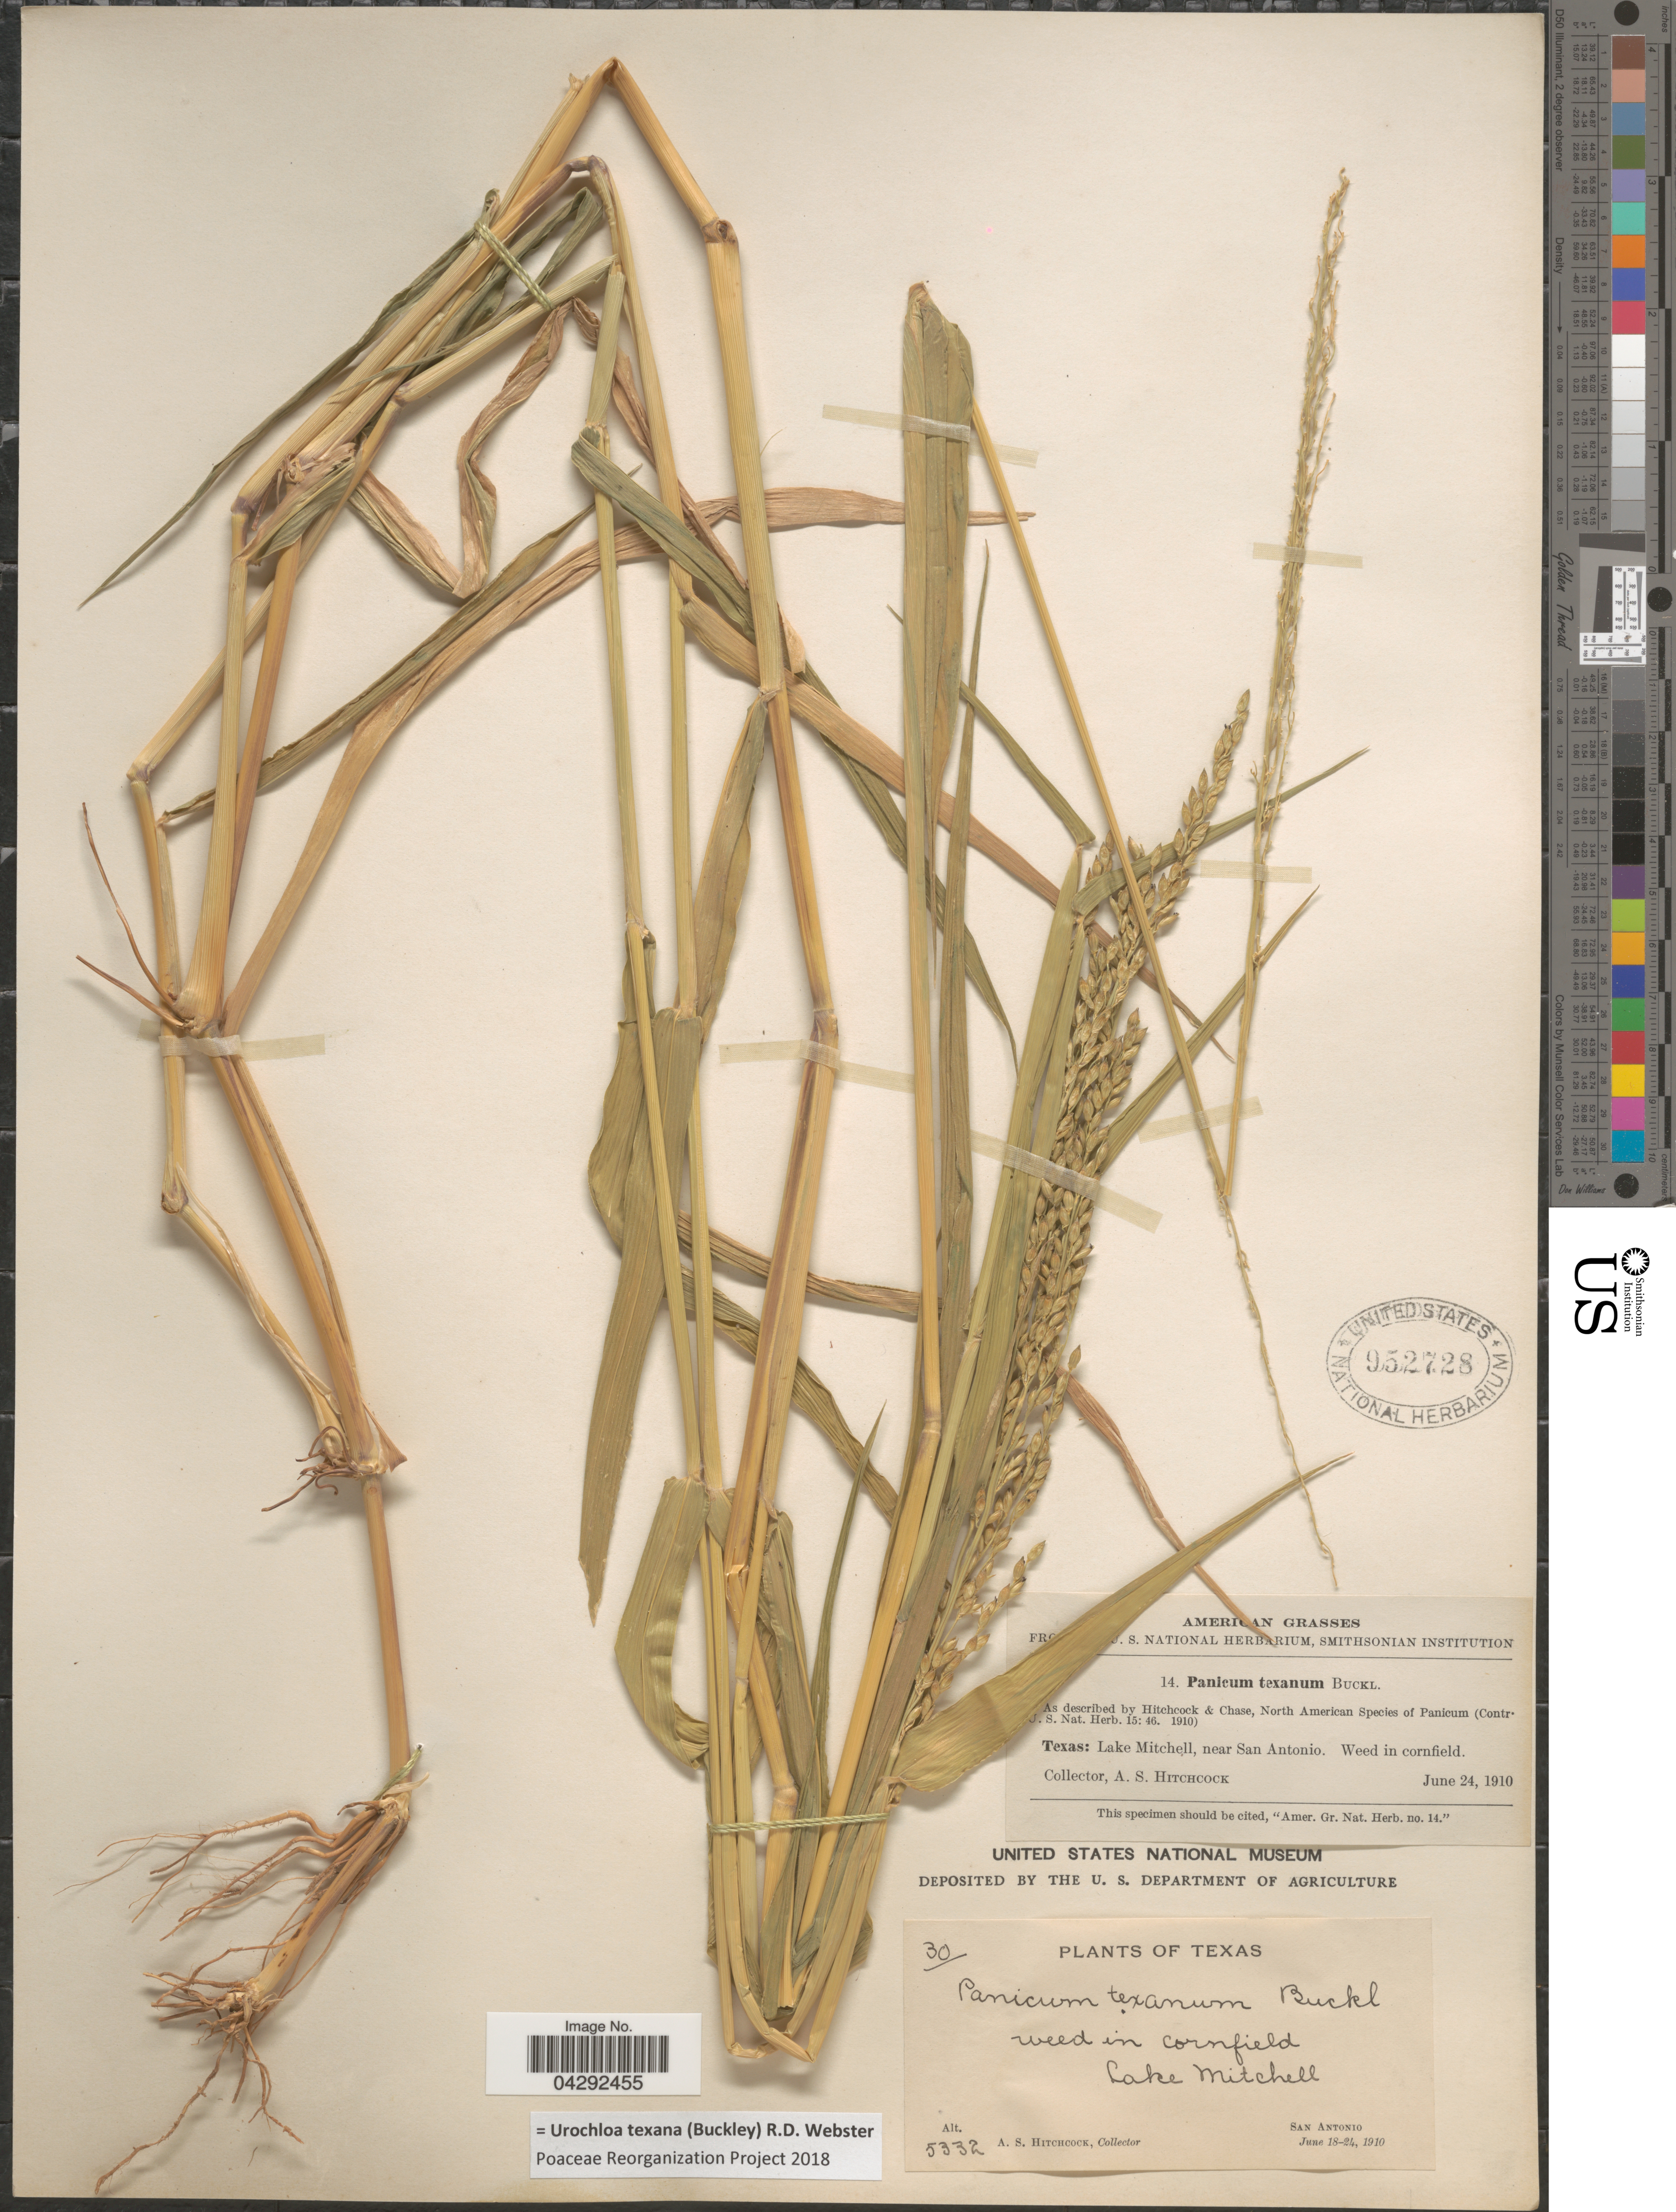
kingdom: Plantae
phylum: Tracheophyta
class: Liliopsida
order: Poales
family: Poaceae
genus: Urochloa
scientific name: Urochloa texana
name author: (Buckley) R.D. Webster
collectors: A. S. Hitchcock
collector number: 14/5332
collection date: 1910-06-24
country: United States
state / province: Texas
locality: Lake Mitchell, near San Antonio.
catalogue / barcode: US 952728